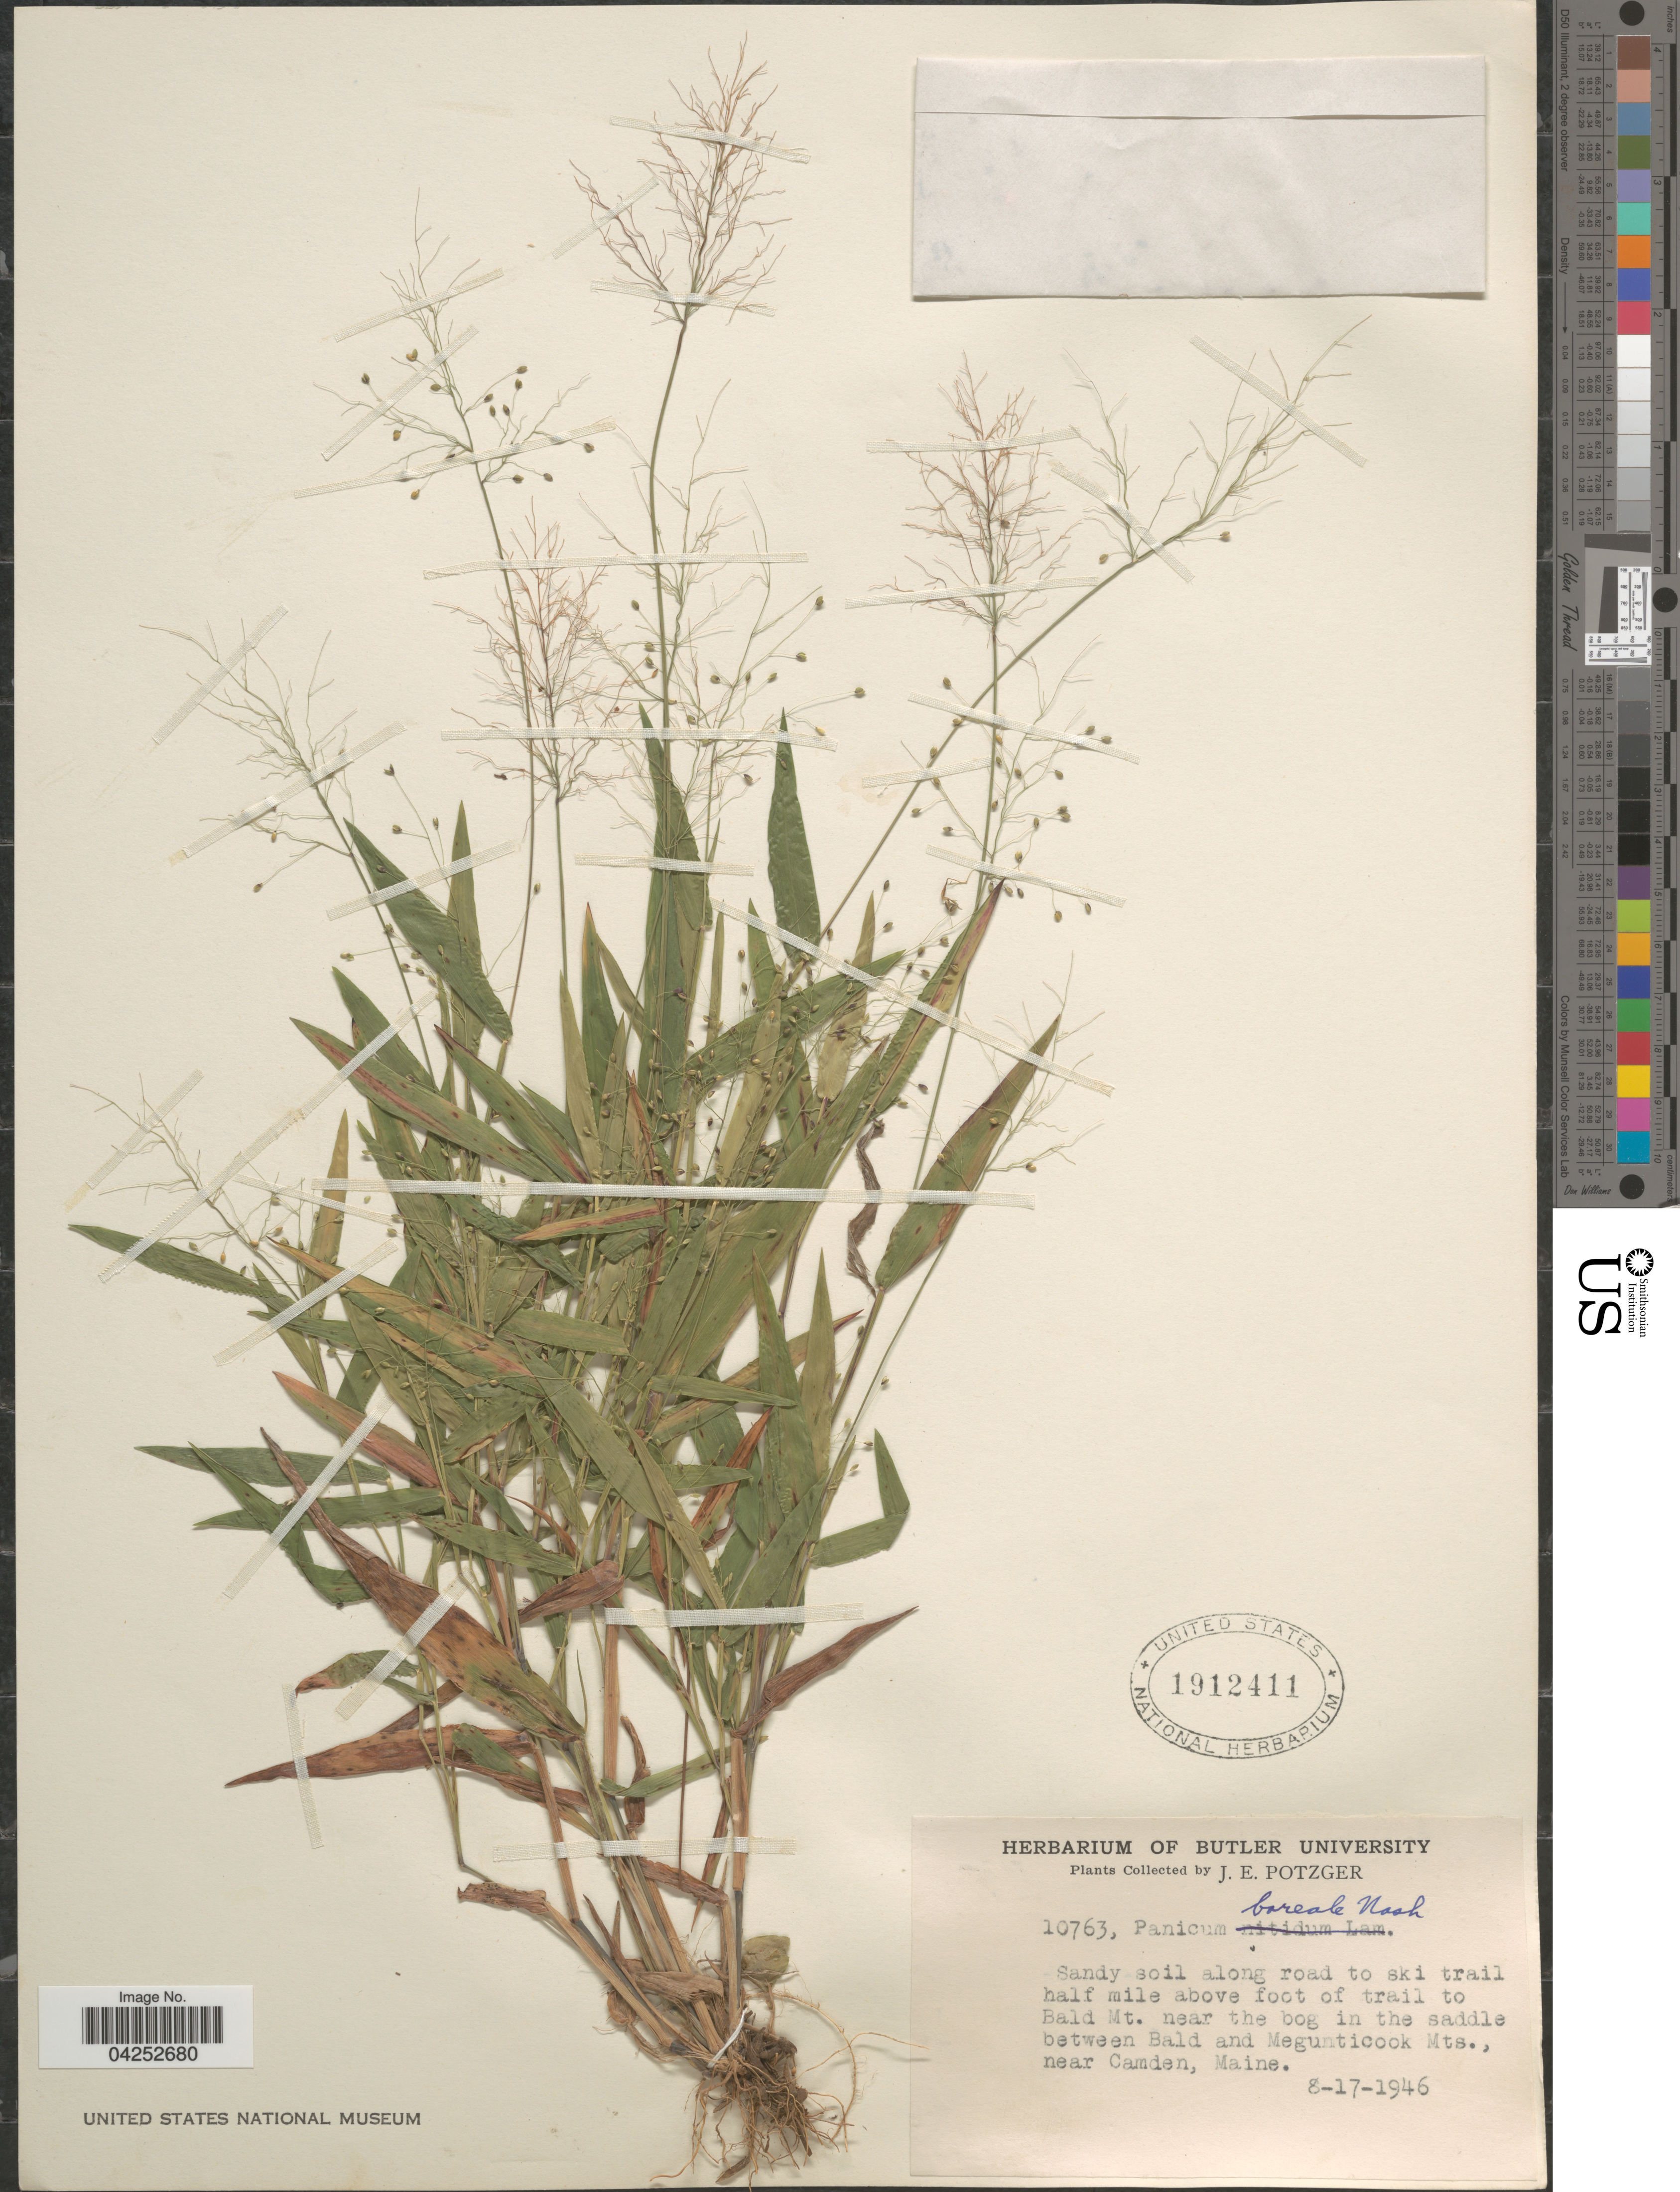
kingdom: Plantae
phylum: Tracheophyta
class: Liliopsida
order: Poales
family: Poaceae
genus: Dichanthelium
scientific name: Dichanthelium boreale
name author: (Nash) Freckmann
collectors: J. Potzger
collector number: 10763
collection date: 1946-08-17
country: United States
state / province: Maine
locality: Sandy soil along road to ski trail half mile above foot of trail to Bald Mt. near the bog in the saddle between Bald and Megunticook Mts., near Camden.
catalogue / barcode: US 1912411